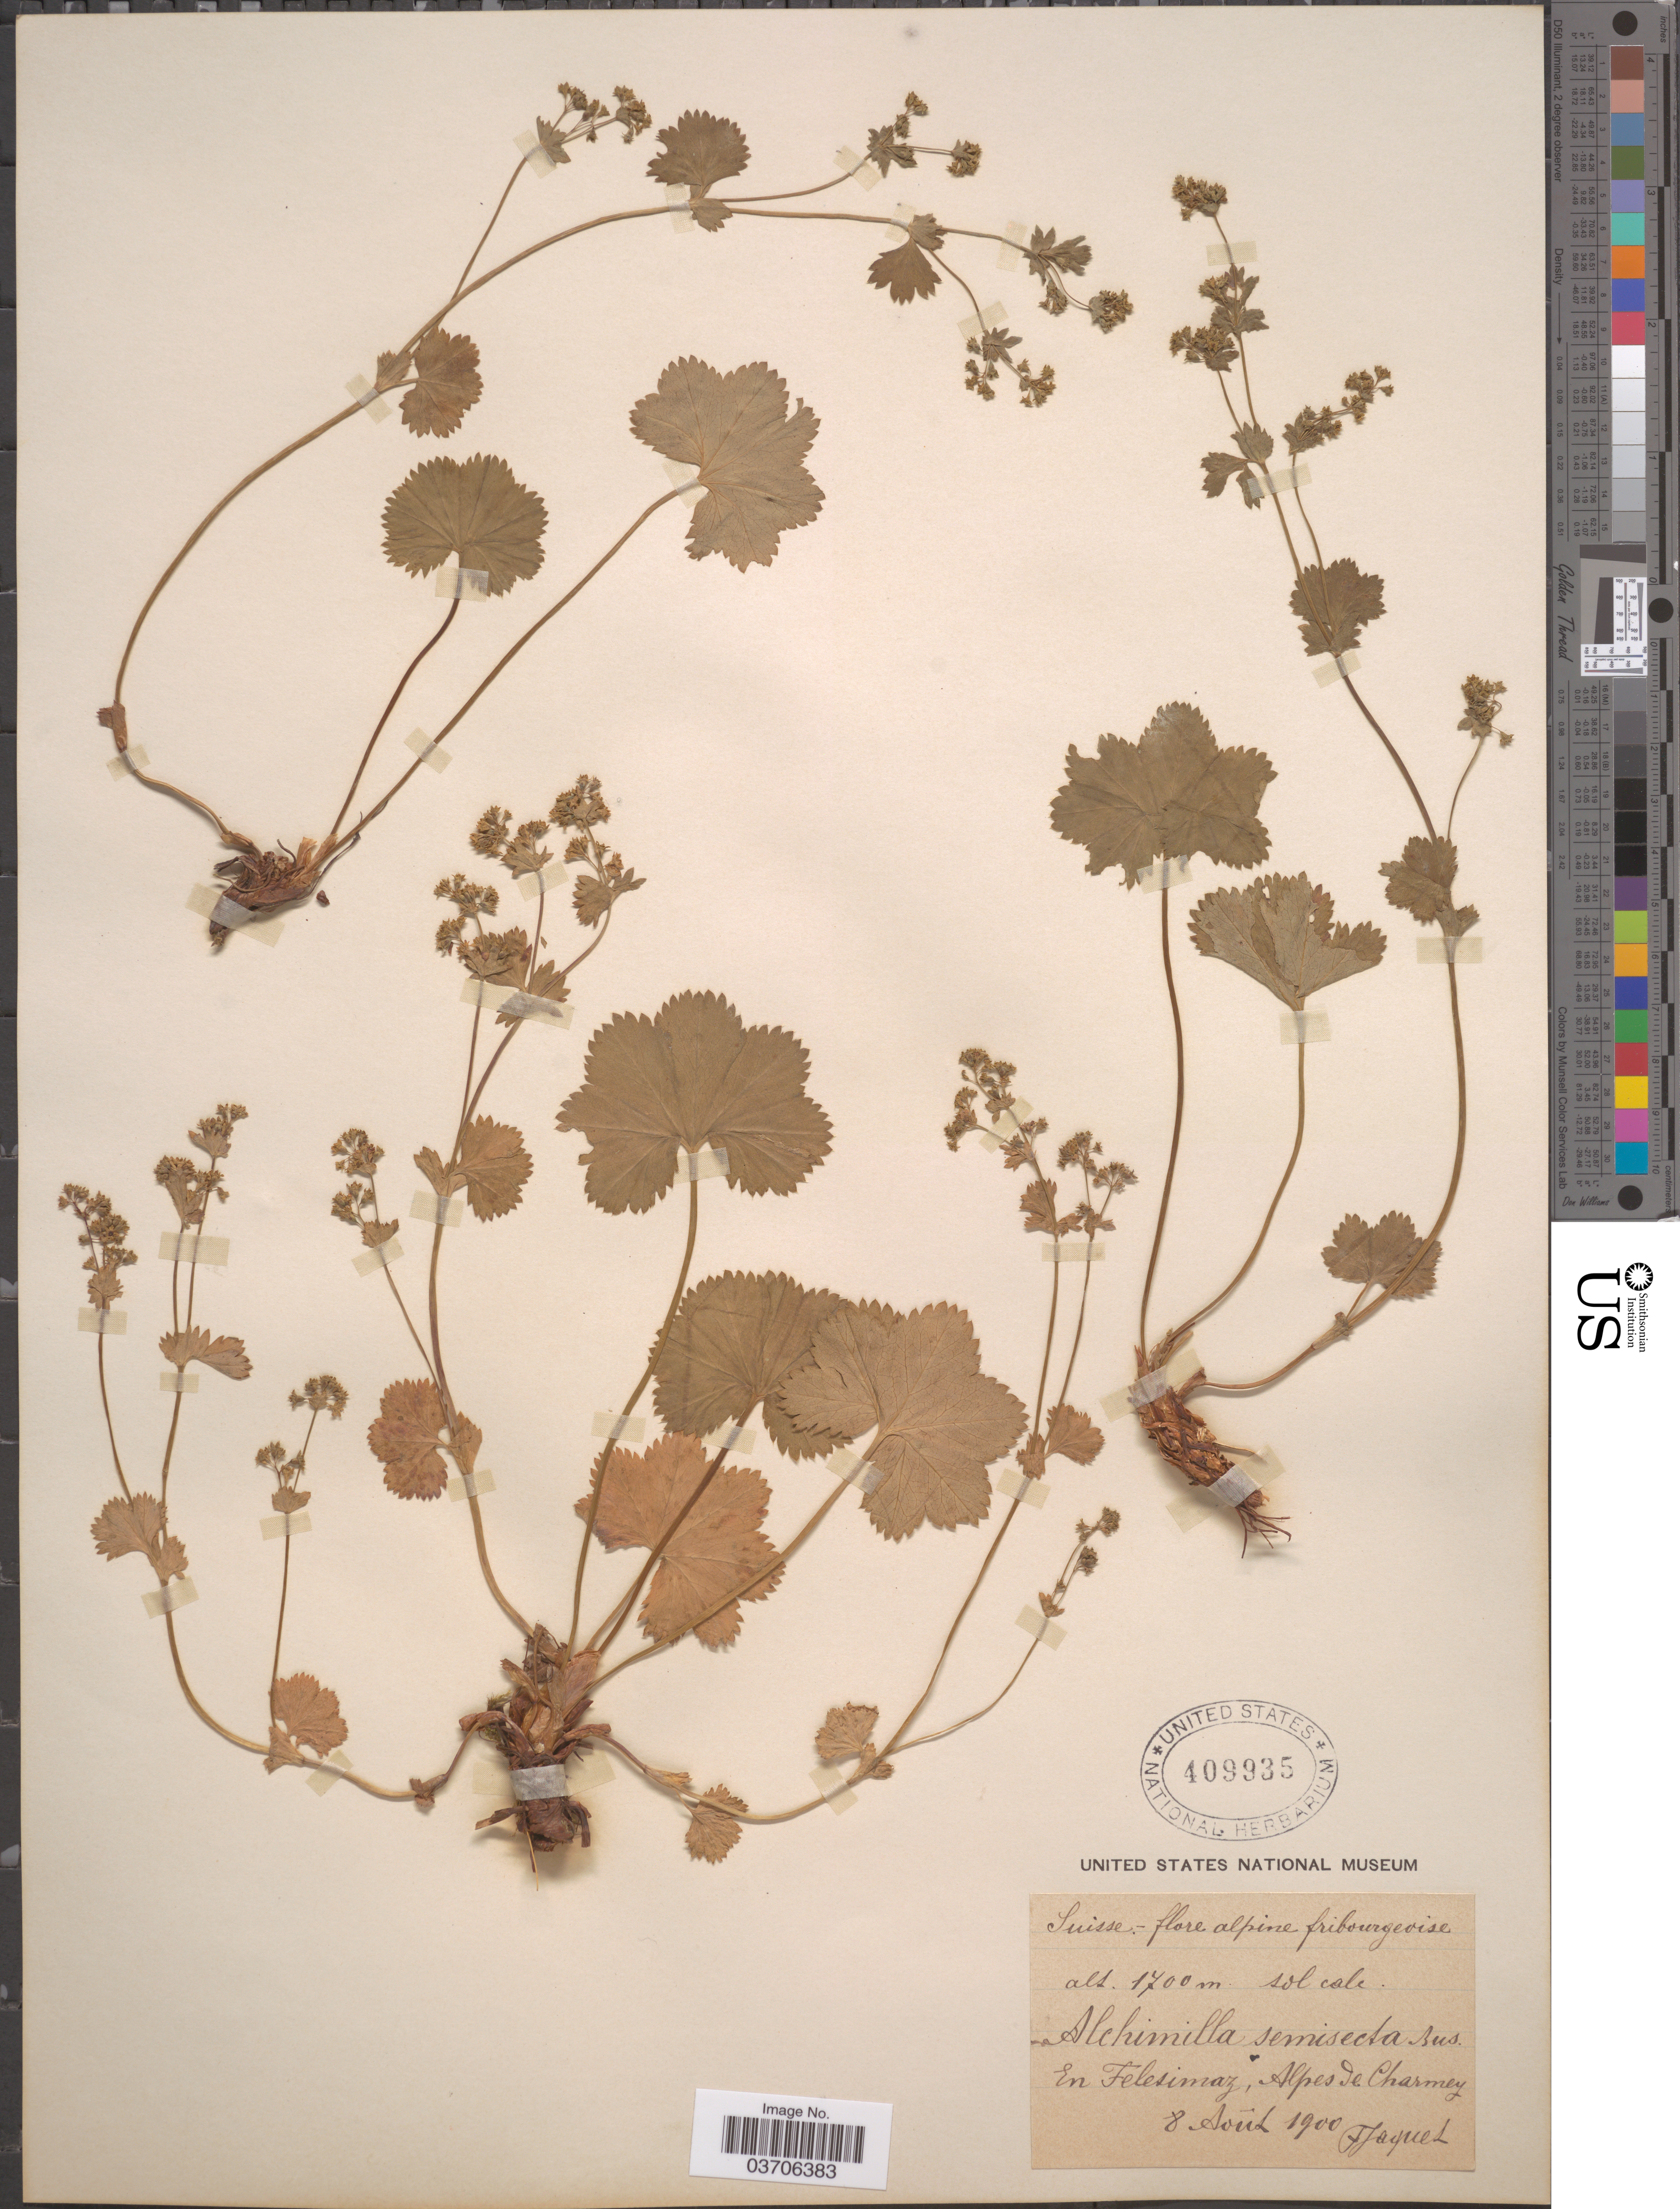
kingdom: Plantae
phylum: Tracheophyta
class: Magnoliopsida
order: Rosales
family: Rosaceae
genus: Alchemilla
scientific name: Alchemilla semisecta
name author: Buser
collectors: F. Jaquet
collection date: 1900-08-08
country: Switzerland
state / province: Fribourg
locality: Suisse. Alpine fribourgeoise. En Felesimaz, Alpes de Charmey.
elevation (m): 1700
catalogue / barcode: US 409935